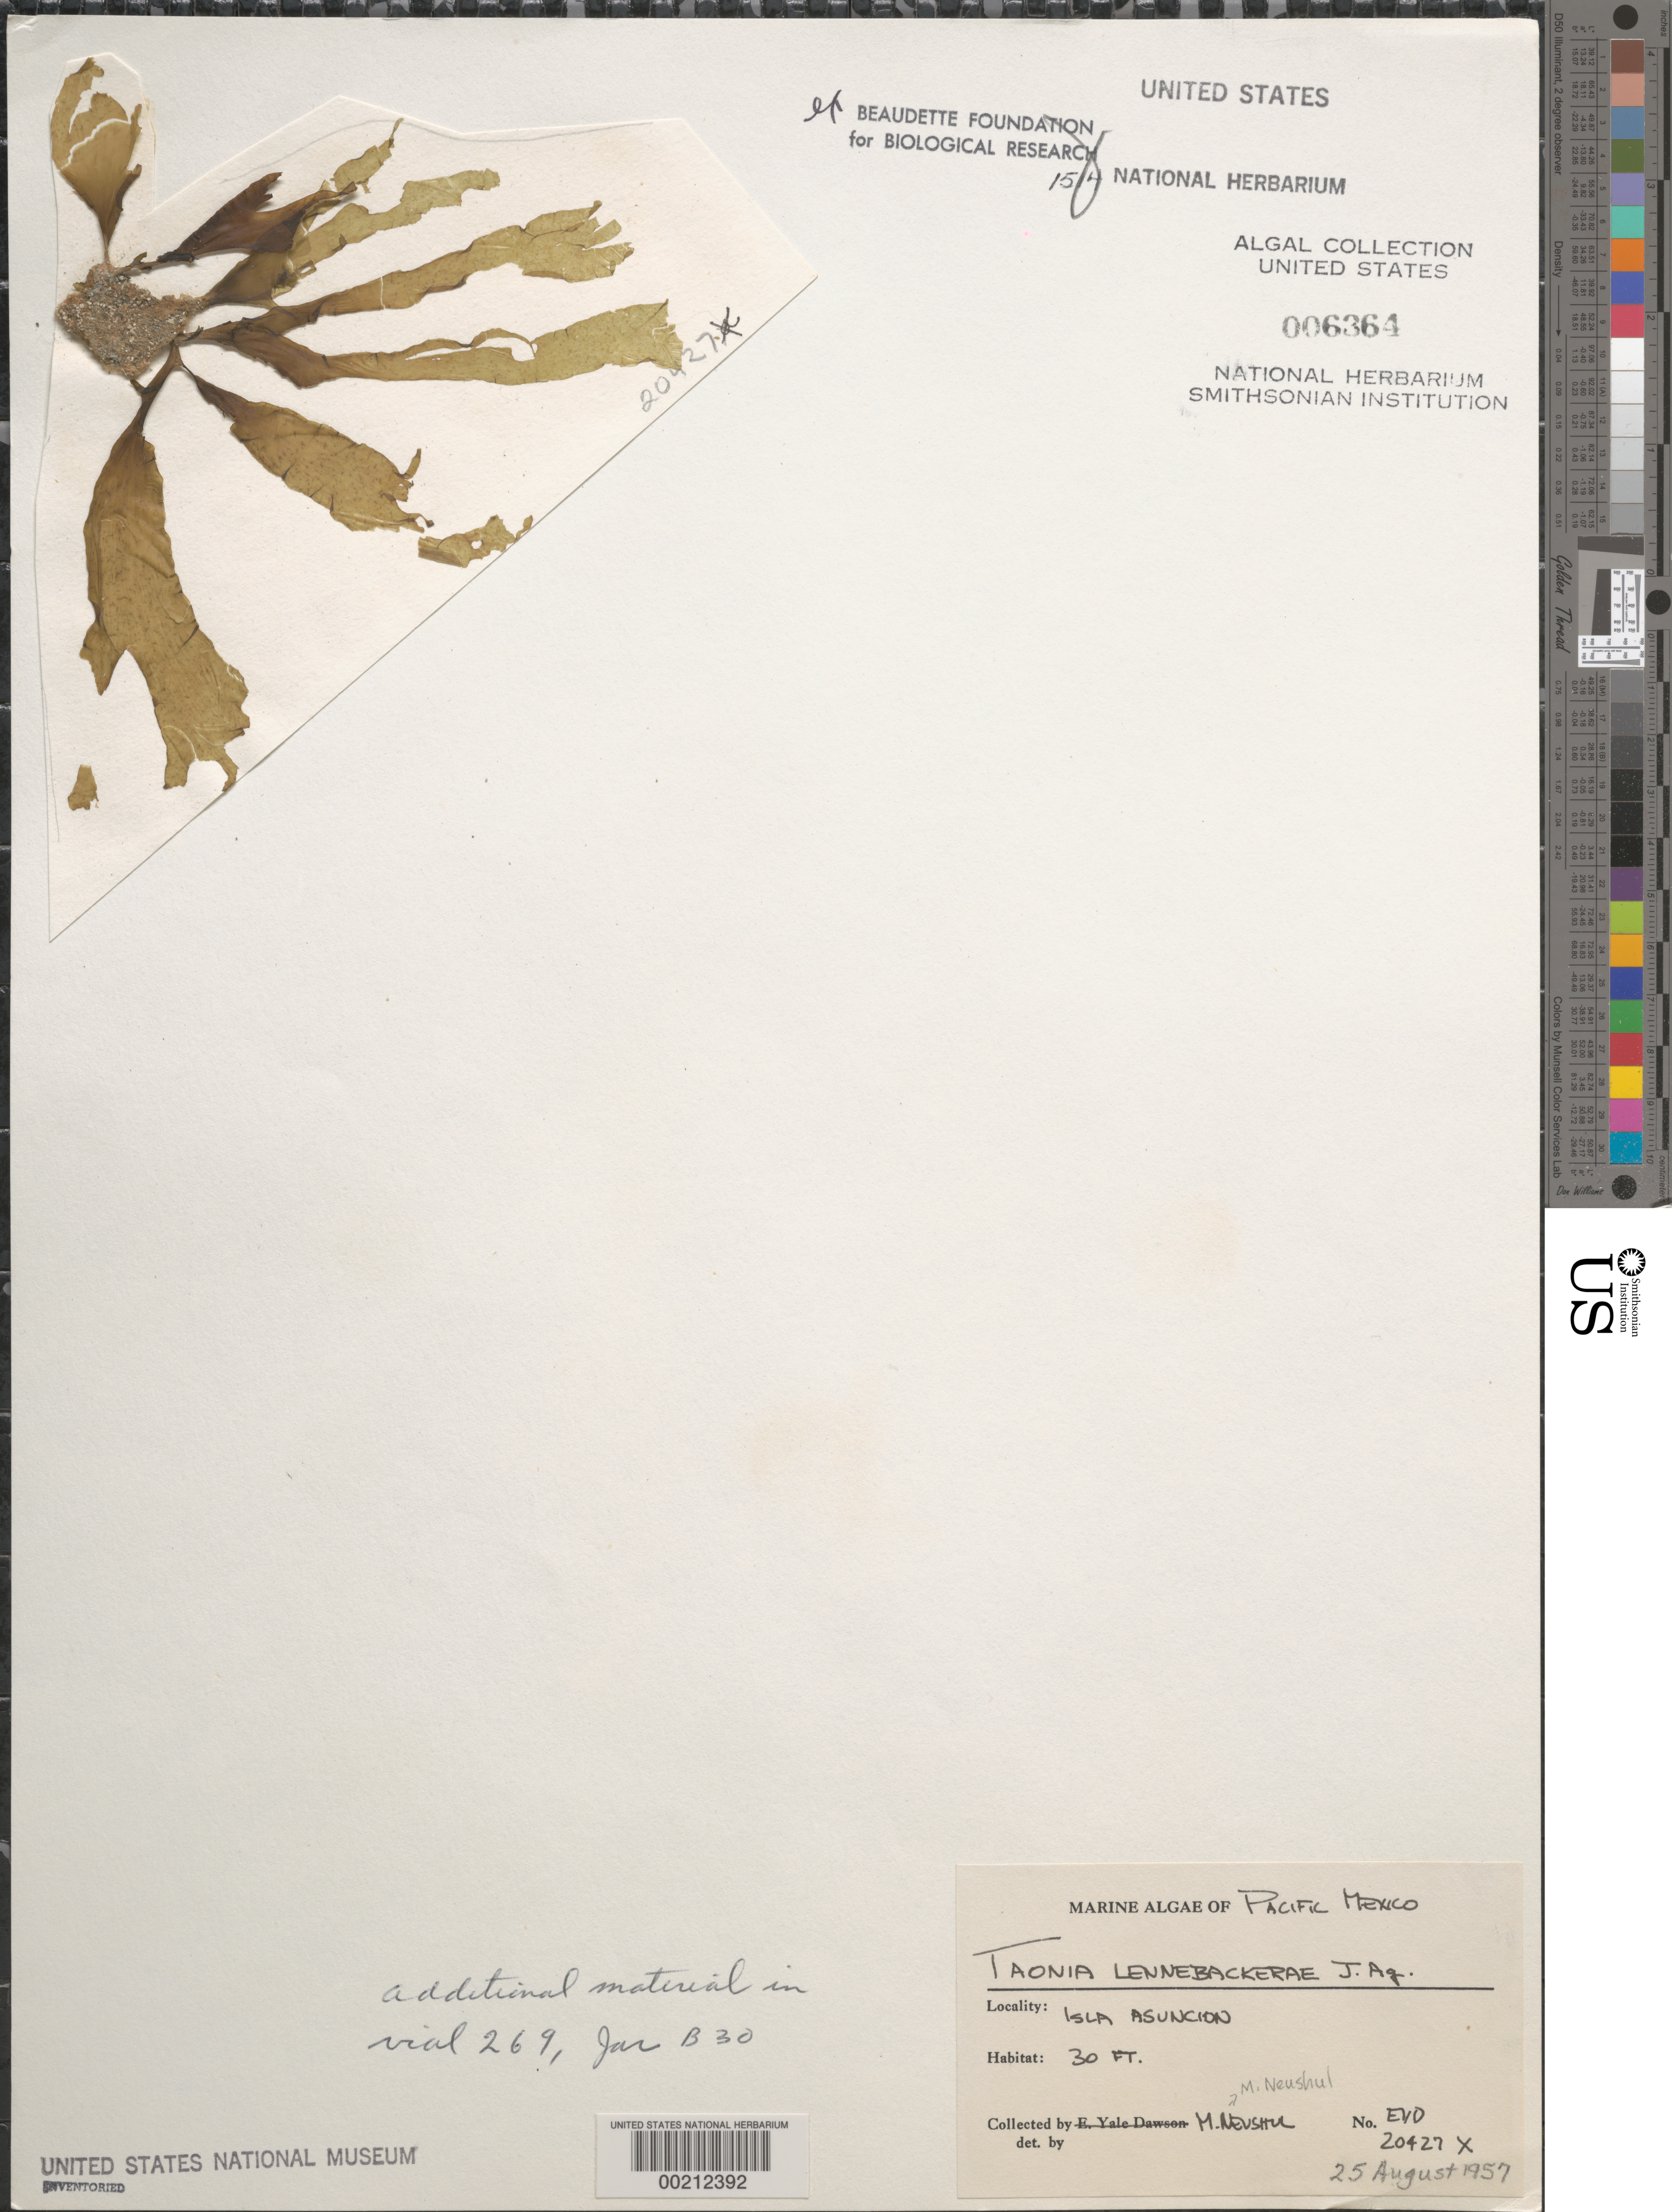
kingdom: Chromista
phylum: Ochrophyta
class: Phaeophyceae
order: Dictyotales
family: Dictyotaceae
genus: Taonia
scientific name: Taonia lennebackerae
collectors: M. Neushul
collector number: EYD 20427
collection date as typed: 25 Aug 1957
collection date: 1957-08-25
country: Mexico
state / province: Baja California Sur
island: Isla Asuncion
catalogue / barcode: US 6364